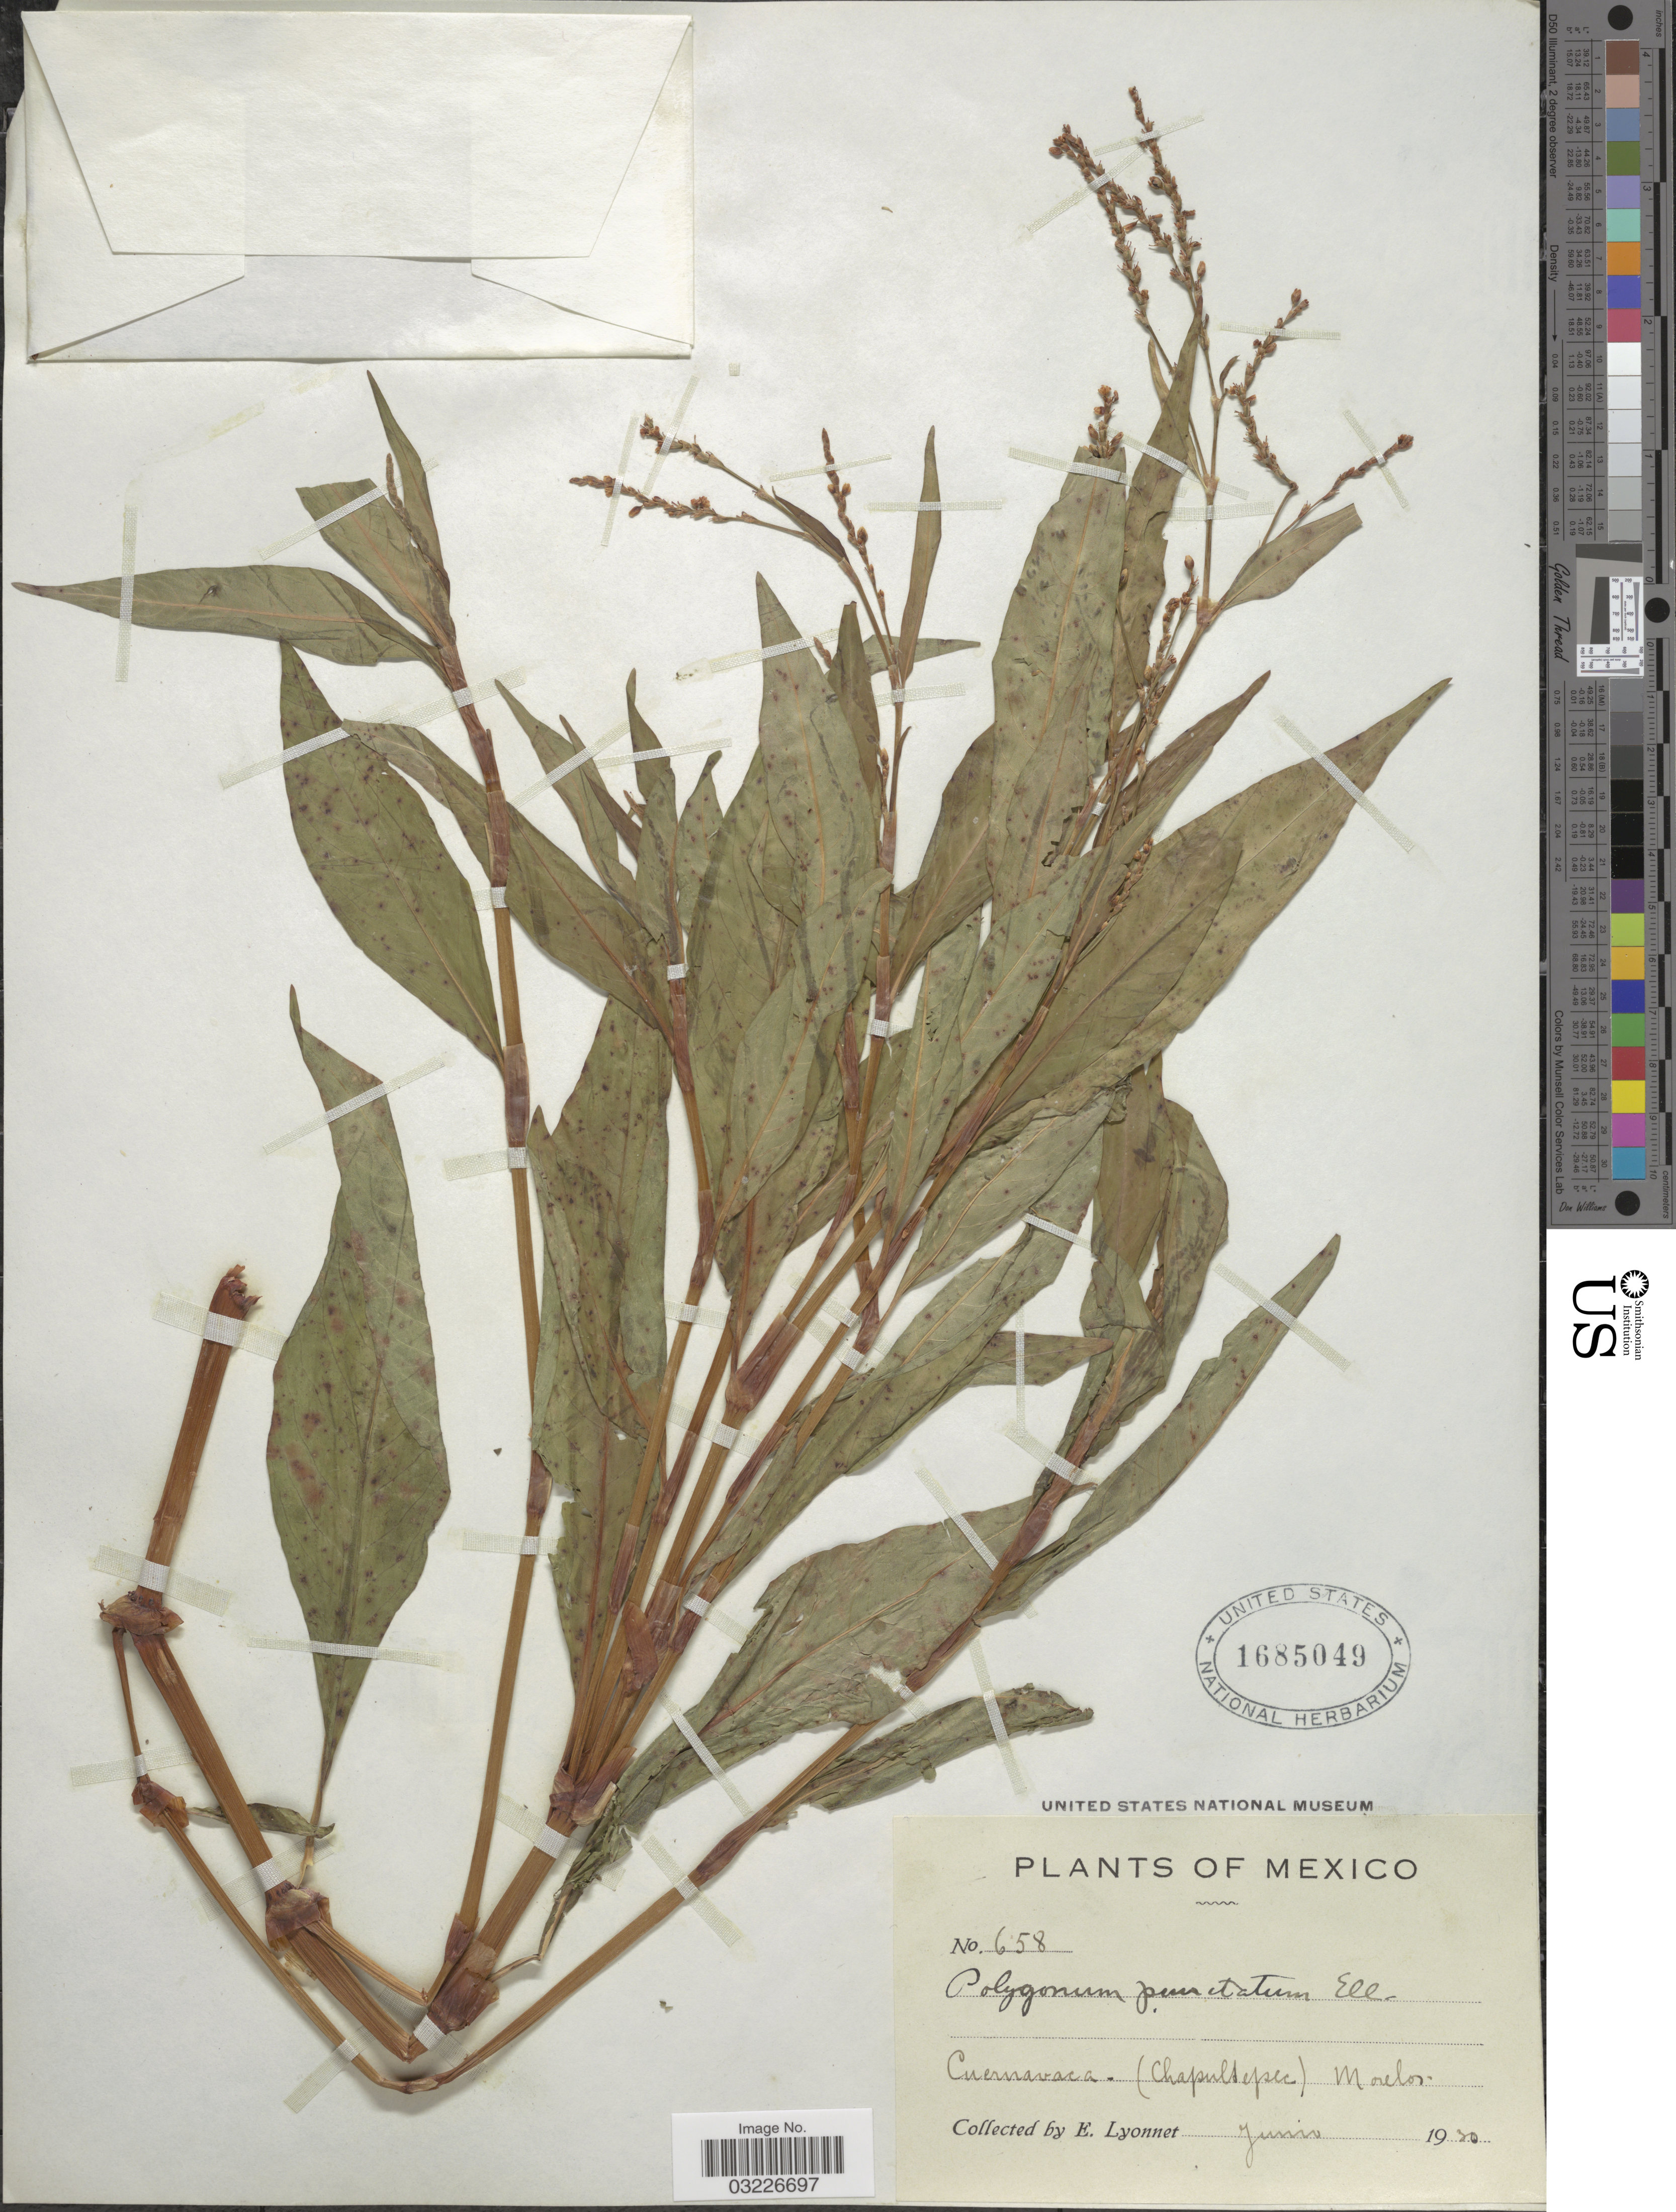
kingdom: Plantae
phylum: Tracheophyta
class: Magnoliopsida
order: Caryophyllales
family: Polygonaceae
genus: Persicaria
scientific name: Persicaria punctata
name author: (Elliott) Small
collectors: E. Lyonnet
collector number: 658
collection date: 1930-06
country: Mexico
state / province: Morelos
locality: Cuernavaca. (Chapultepec).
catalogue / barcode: US 1685049